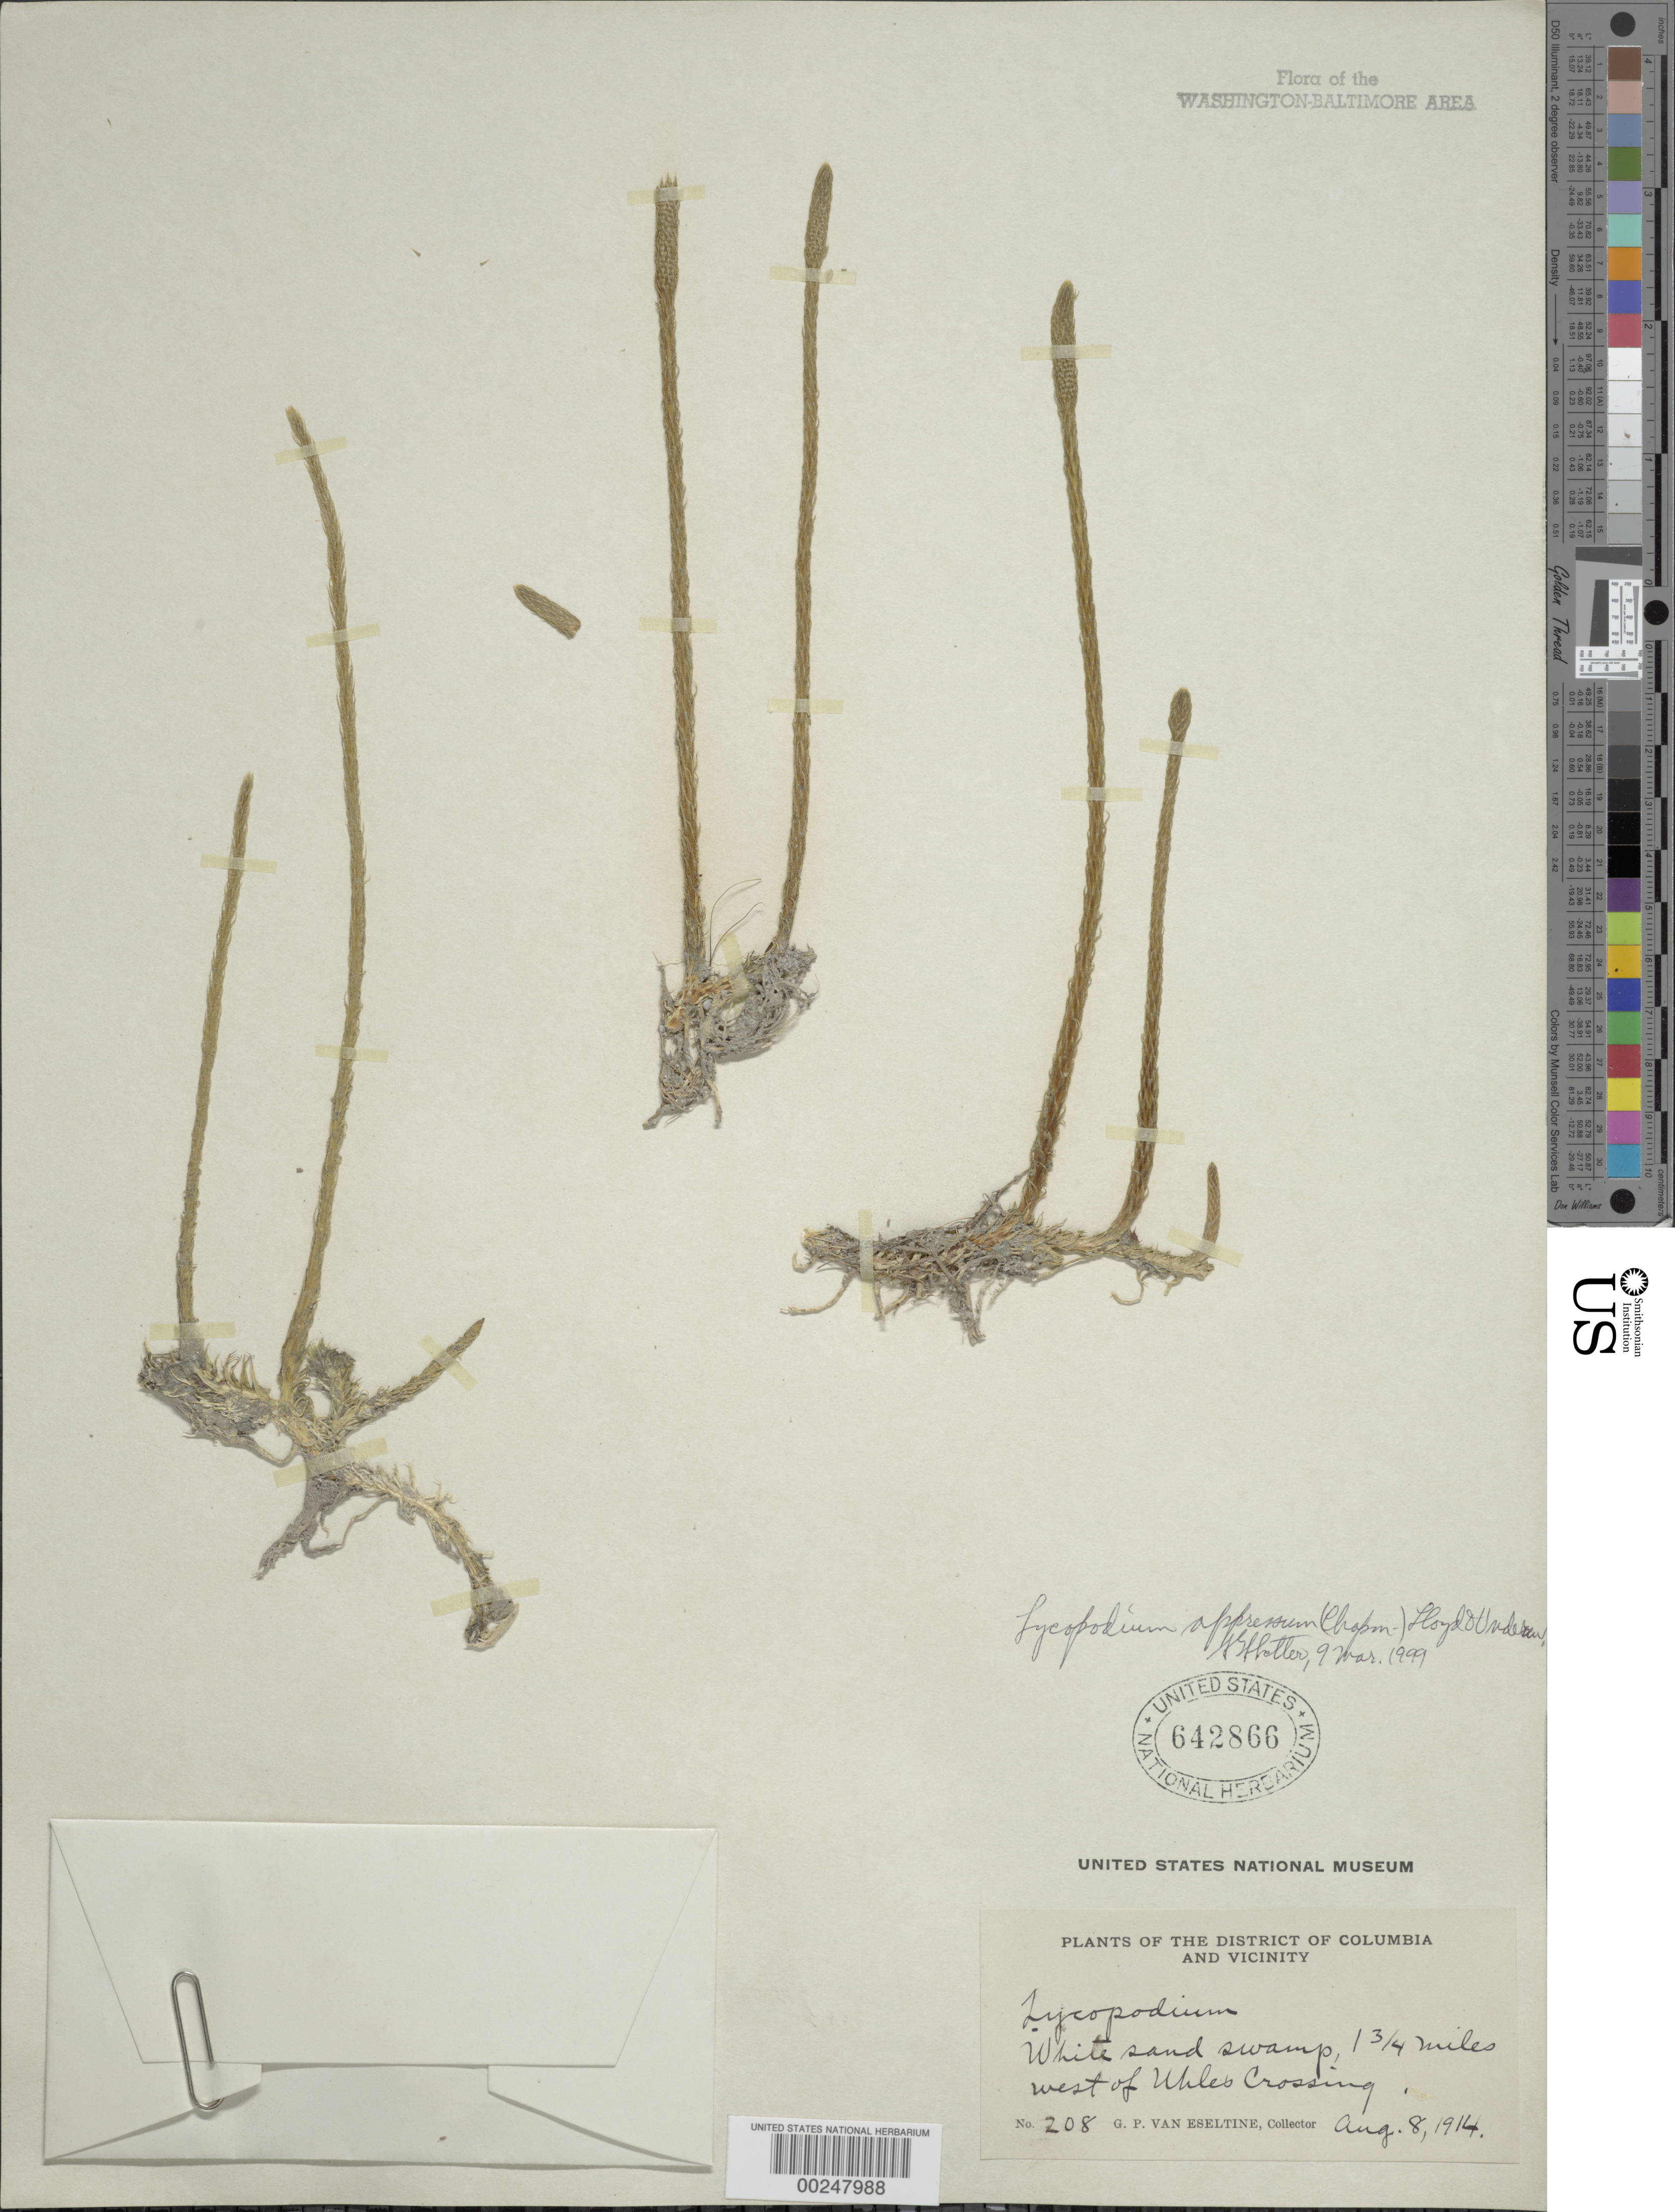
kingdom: Plantae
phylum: Tracheophyta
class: Lycopodiopsida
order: Lycopodiales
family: Lycopodiaceae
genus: Lycopodiella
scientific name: Lycopodiella appressa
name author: (Chapm.) Cranfill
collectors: G. P. Van Eseltine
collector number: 208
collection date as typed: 08 Aug 1914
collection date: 1914-08-08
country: United States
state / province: District of Columbia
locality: West of Uhles Crossing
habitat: White sand swamp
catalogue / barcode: US 642866